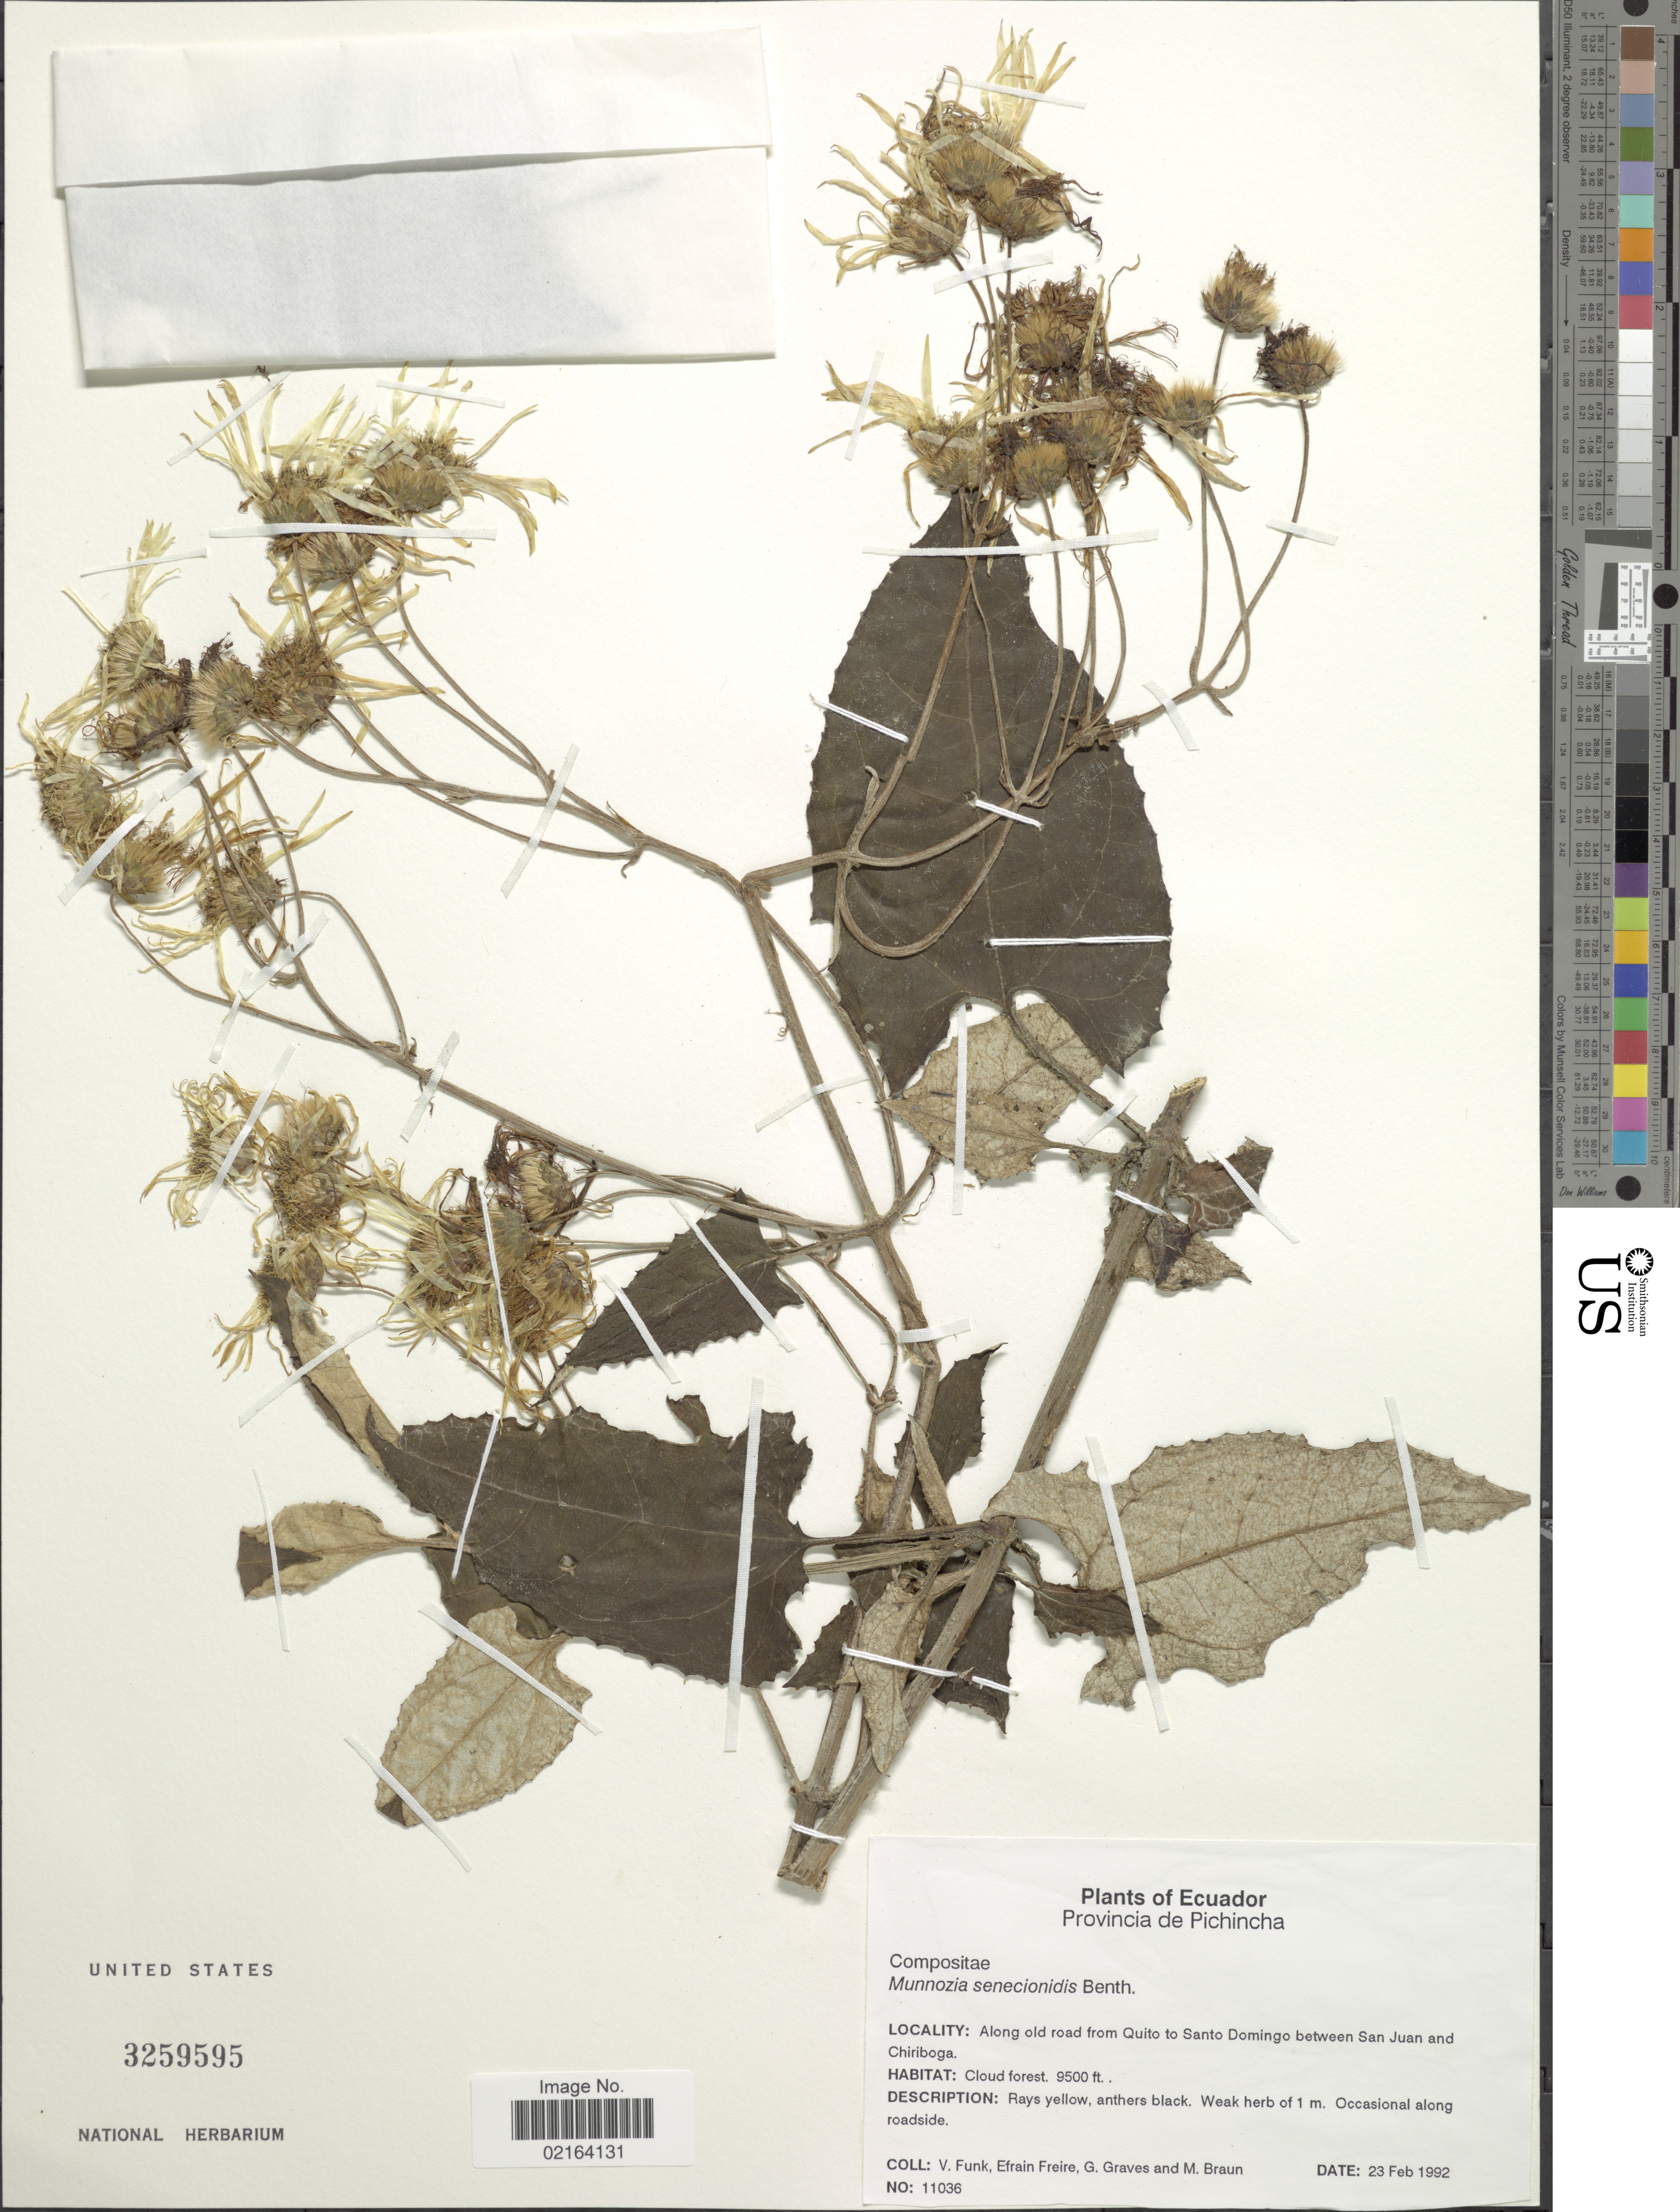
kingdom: Plantae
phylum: Tracheophyta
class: Magnoliopsida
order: Asterales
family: Asteraceae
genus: Munnozia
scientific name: Munnozia senecionidis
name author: Benth.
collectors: V. Funk, E. Freire, G. Graves & M. Braun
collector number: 11036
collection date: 1992-02-23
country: Ecuador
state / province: Pichincha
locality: Provincia de Pichincha, Along old road from Quito to Santo Domingo between San Juan and Chiriboga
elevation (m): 2896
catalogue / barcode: US 3259595